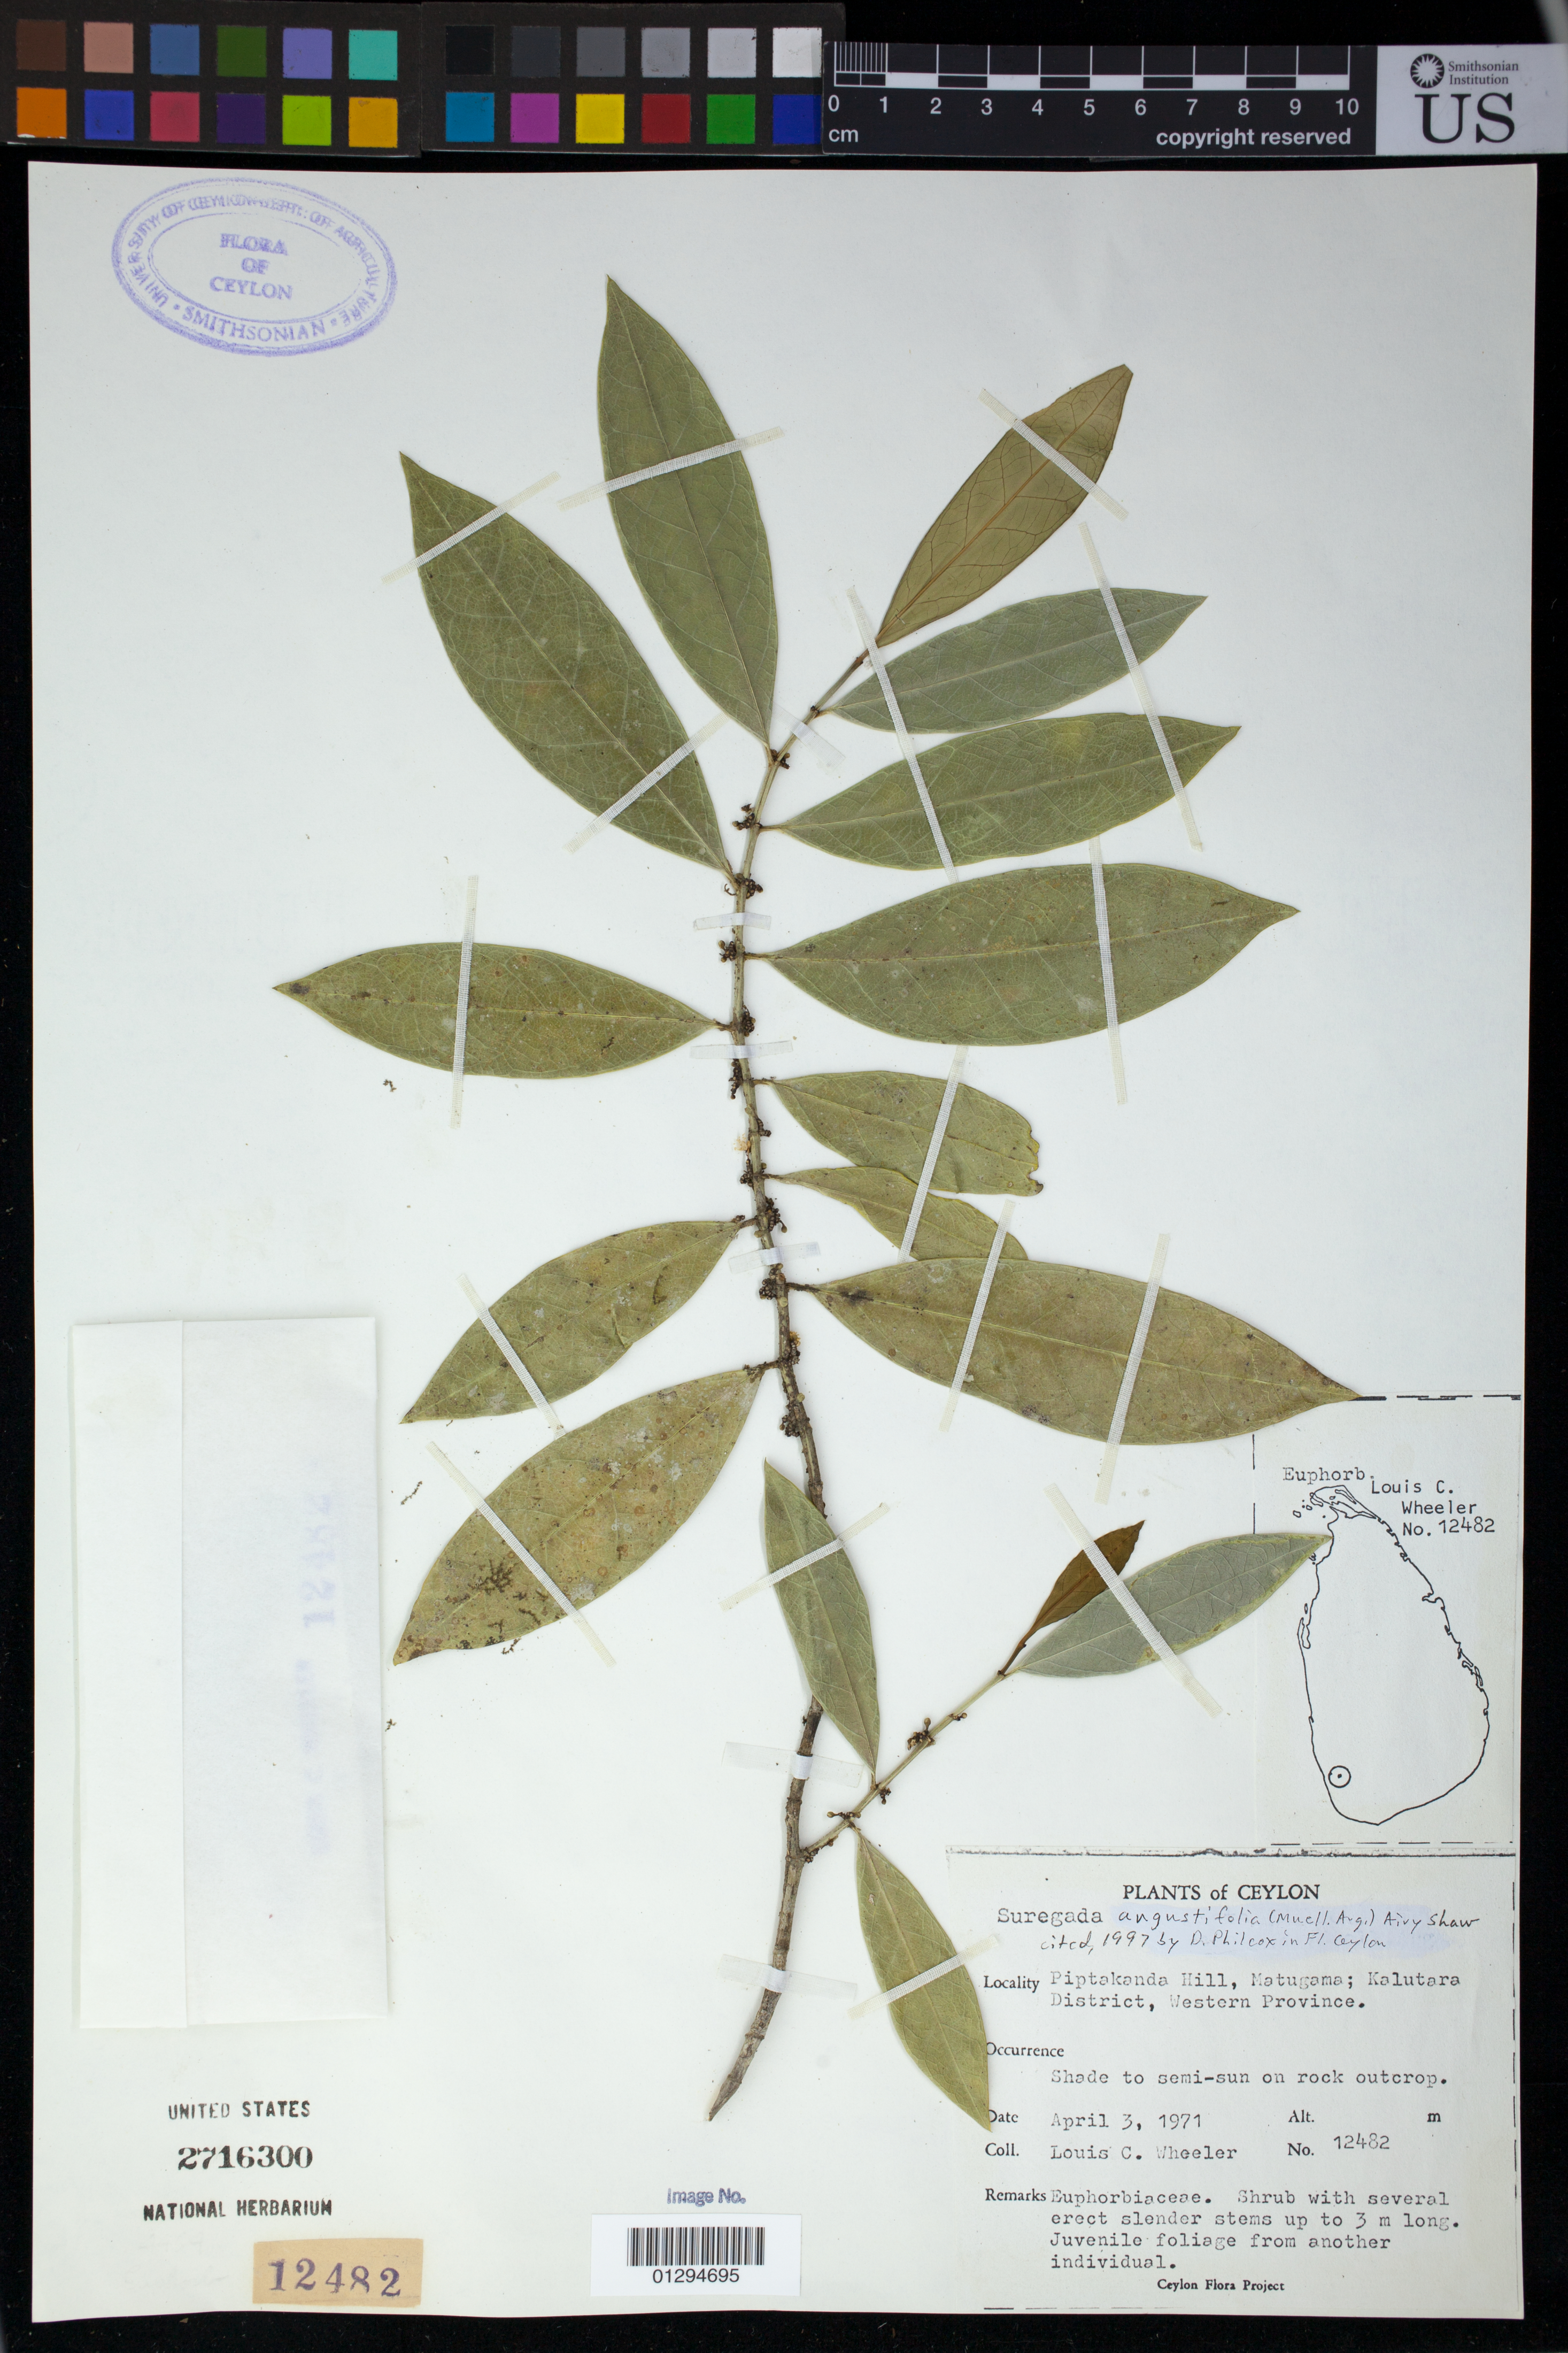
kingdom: Plantae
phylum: Tracheophyta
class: Magnoliopsida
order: Malpighiales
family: Euphorbiaceae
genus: Suregada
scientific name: Suregada angustifolia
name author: Müll. Arg.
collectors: L. C. Wheeler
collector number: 12482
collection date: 1971-04-03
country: Sri Lanka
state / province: Western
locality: Piptakanda Hill, Matugama; Kalutara District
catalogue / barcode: US 2716300